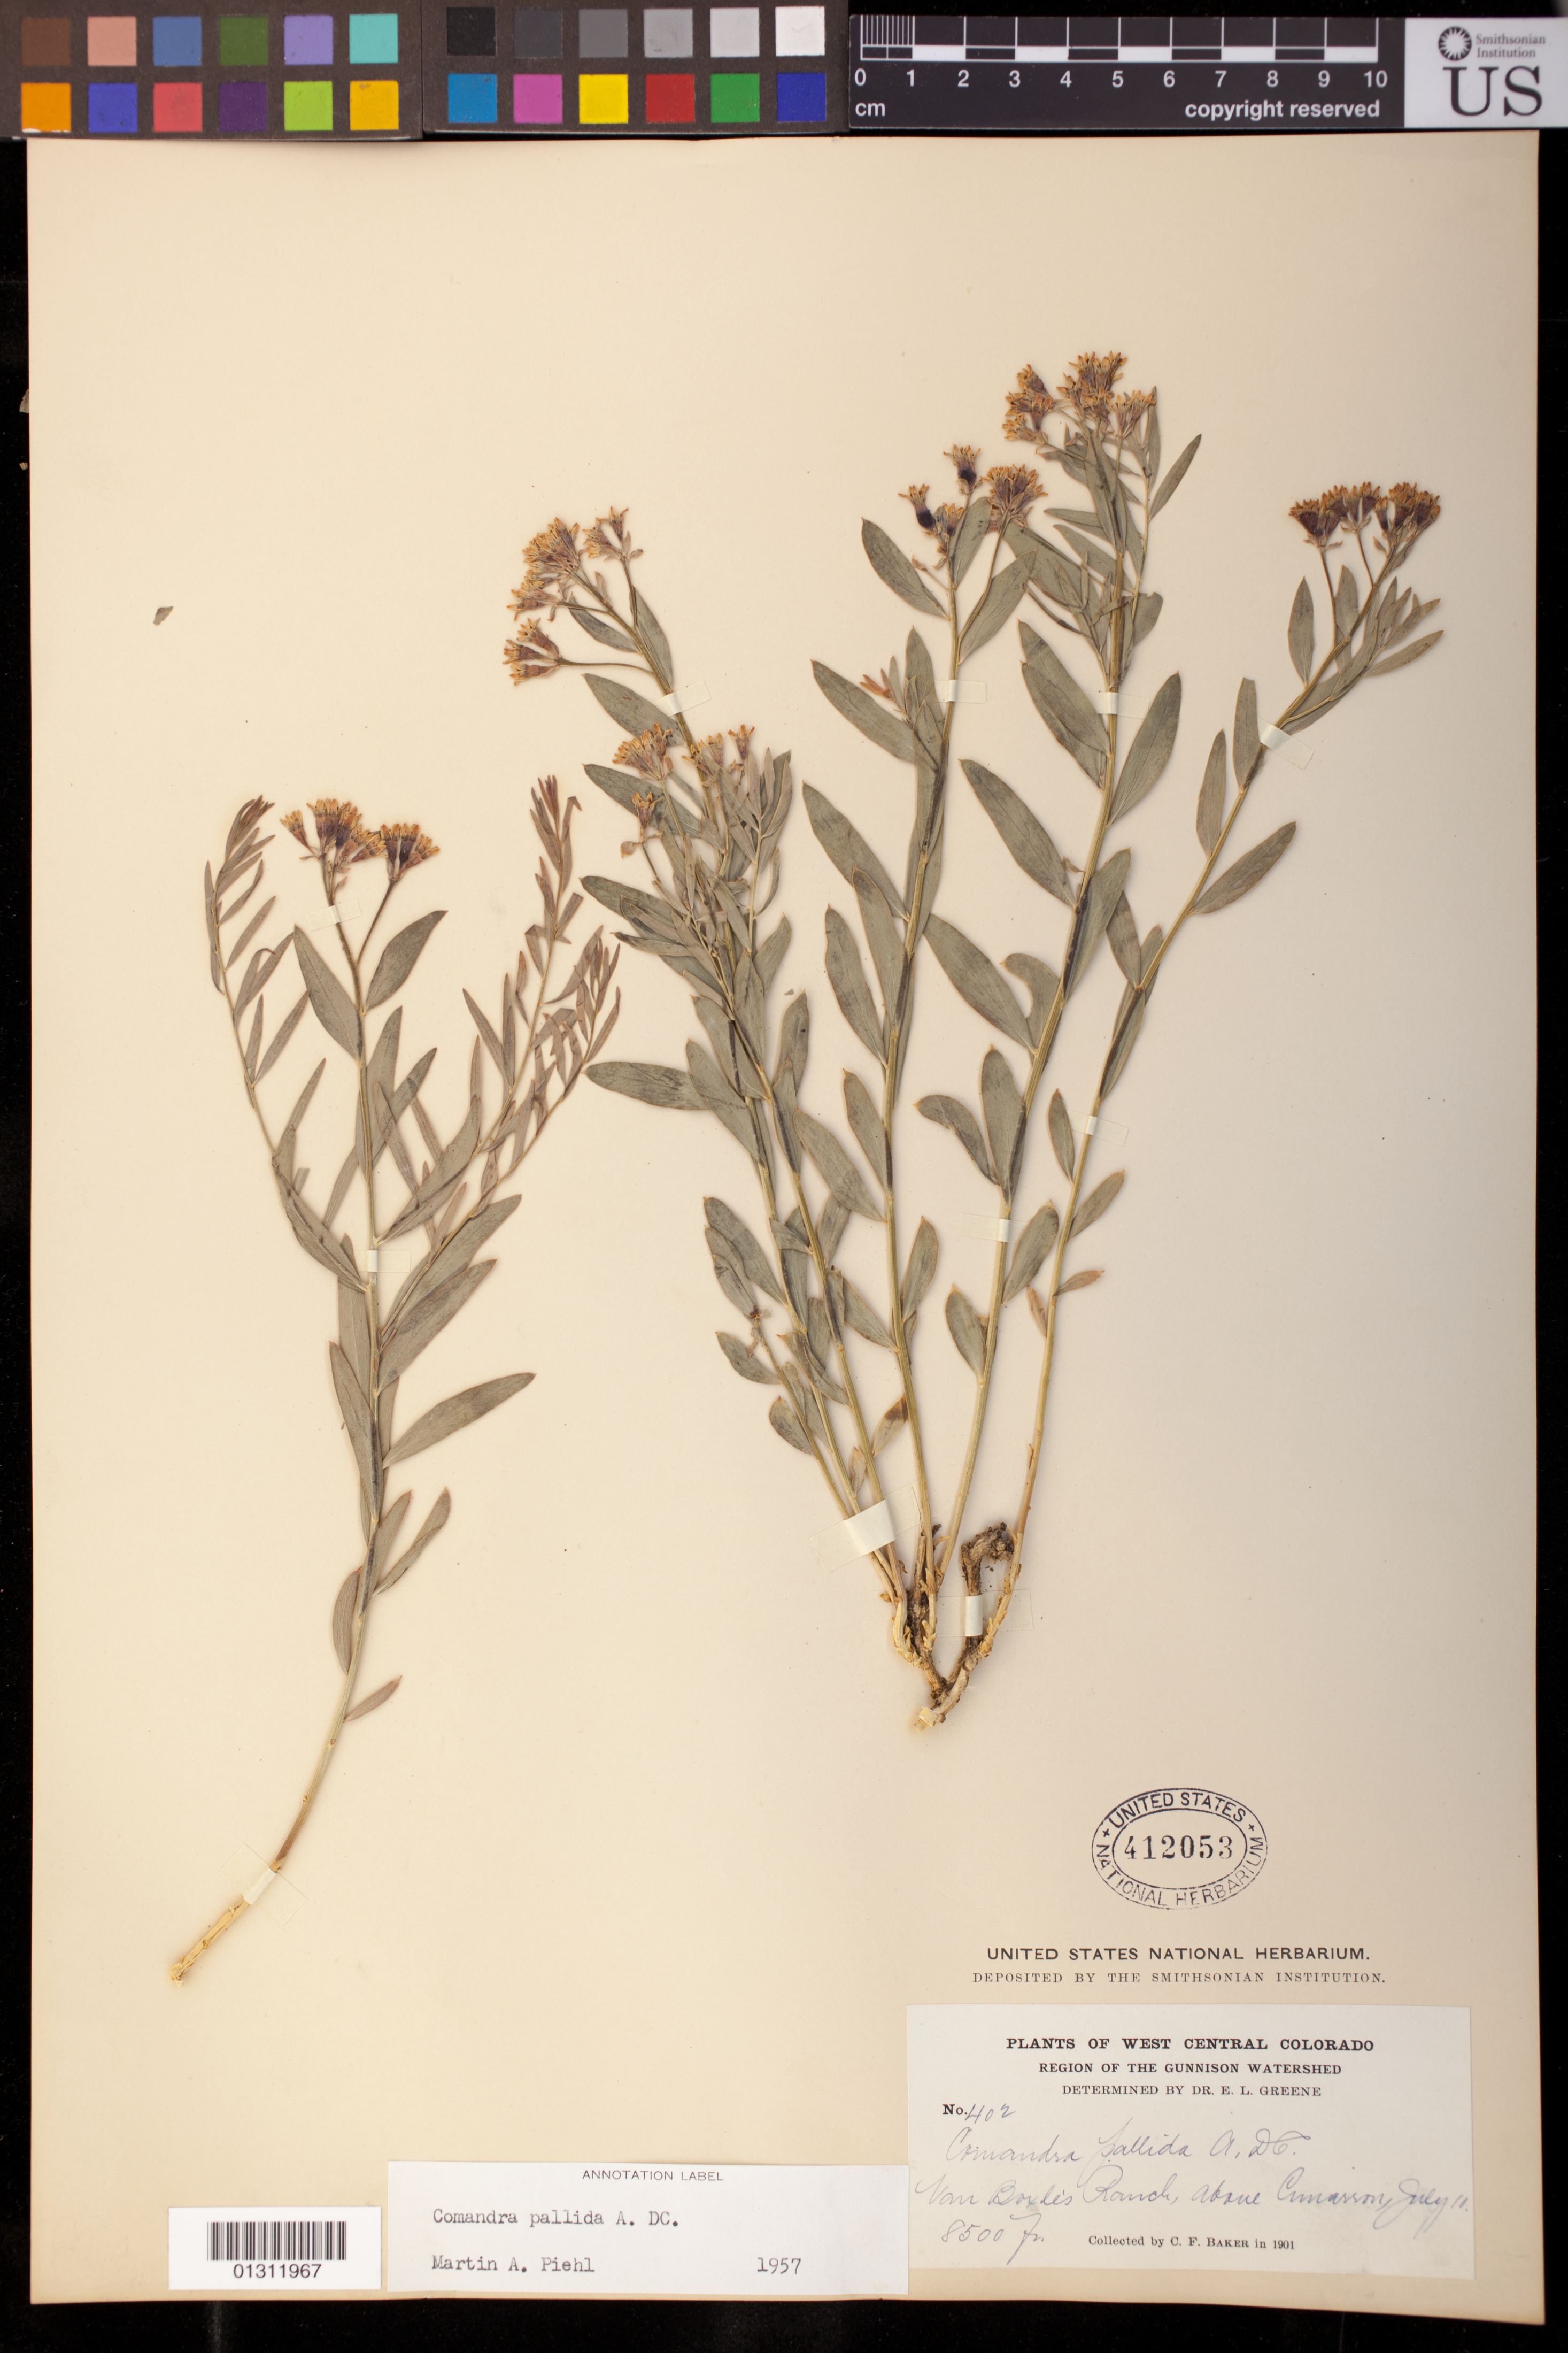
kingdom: Plantae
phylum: Tracheophyta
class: Magnoliopsida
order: Santalales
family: Comandraceae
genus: Comandra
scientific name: Comandra pallida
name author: A. DC.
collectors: C. F. Baker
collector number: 402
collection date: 1901-07-11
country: United States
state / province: Colorado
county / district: Gunnison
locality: Van Boxle's Ranch, above Cimarron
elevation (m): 2591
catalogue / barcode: US 412053